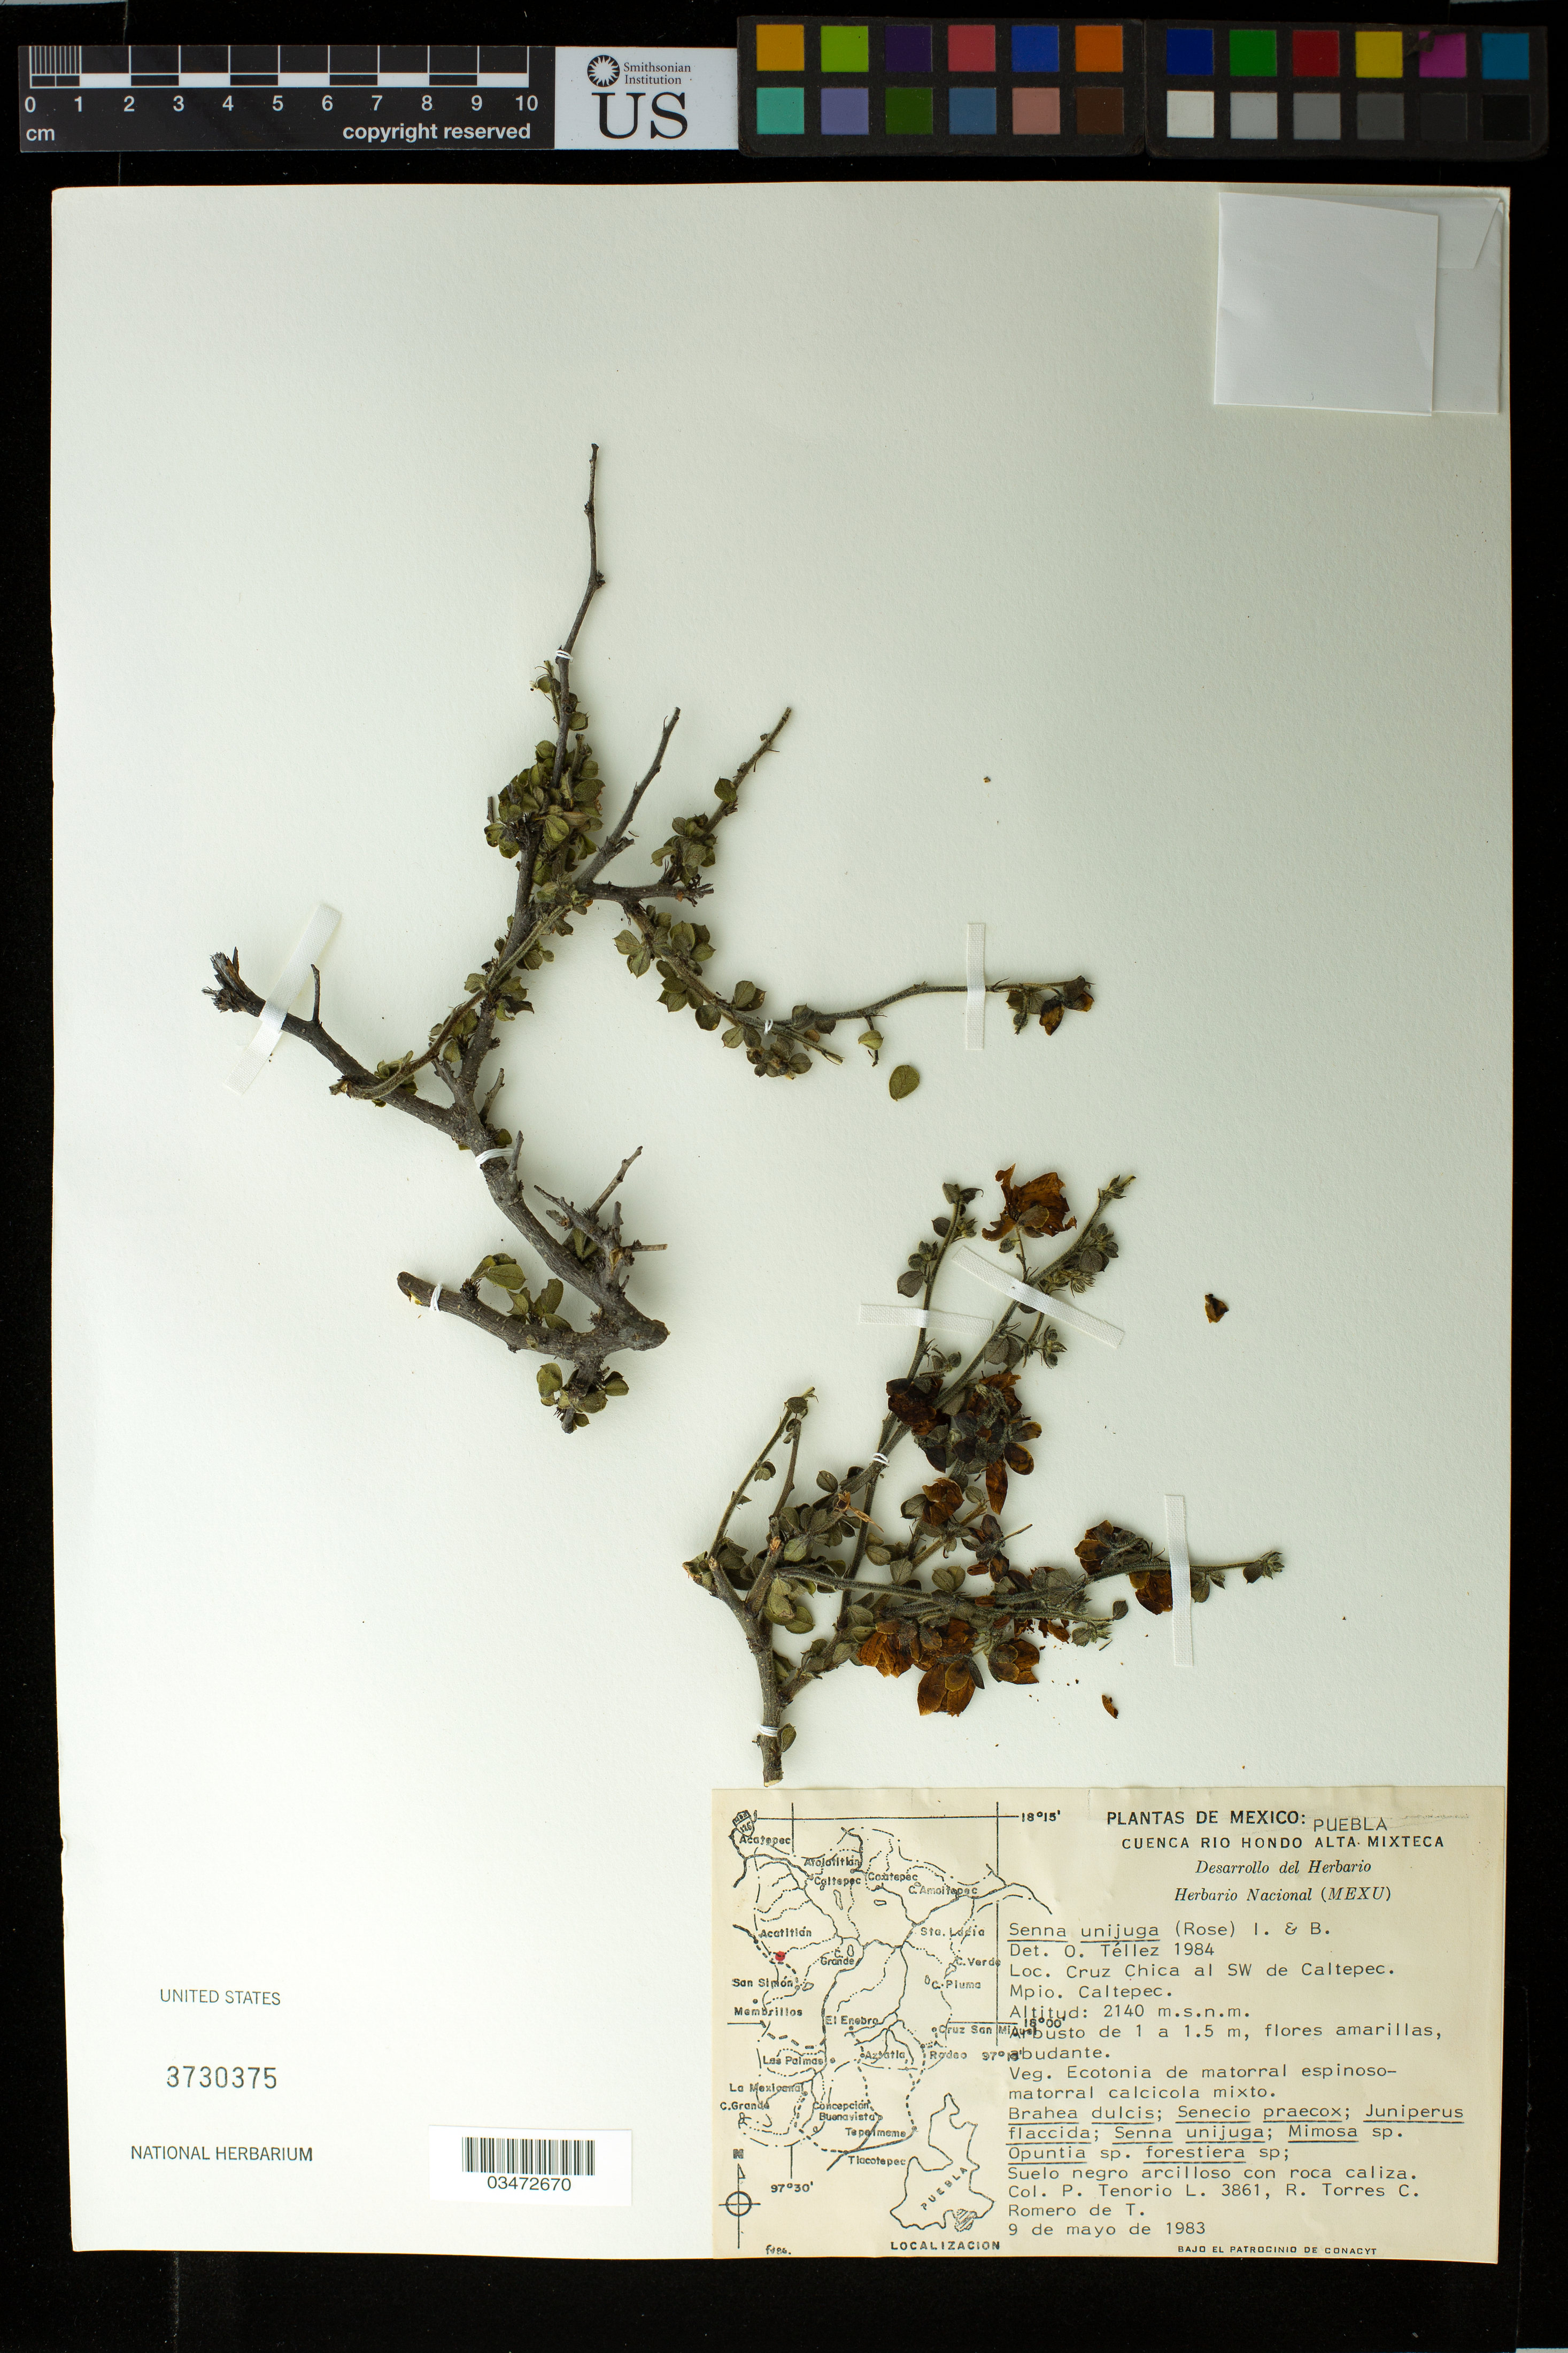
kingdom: Plantae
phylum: Tracheophyta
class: Magnoliopsida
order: Fabales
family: Fabaceae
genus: Senna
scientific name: Senna unijuga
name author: (Rose) H.S. Irwin & Barneby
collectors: P. Tenorio L., R. Torres & C. Romero de T.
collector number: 3861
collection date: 1983-05-09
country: Mexico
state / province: Puebla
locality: Cruz Chica al SW de Caltepec. Mpio. Caltepec.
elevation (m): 2140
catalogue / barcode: US 3730375